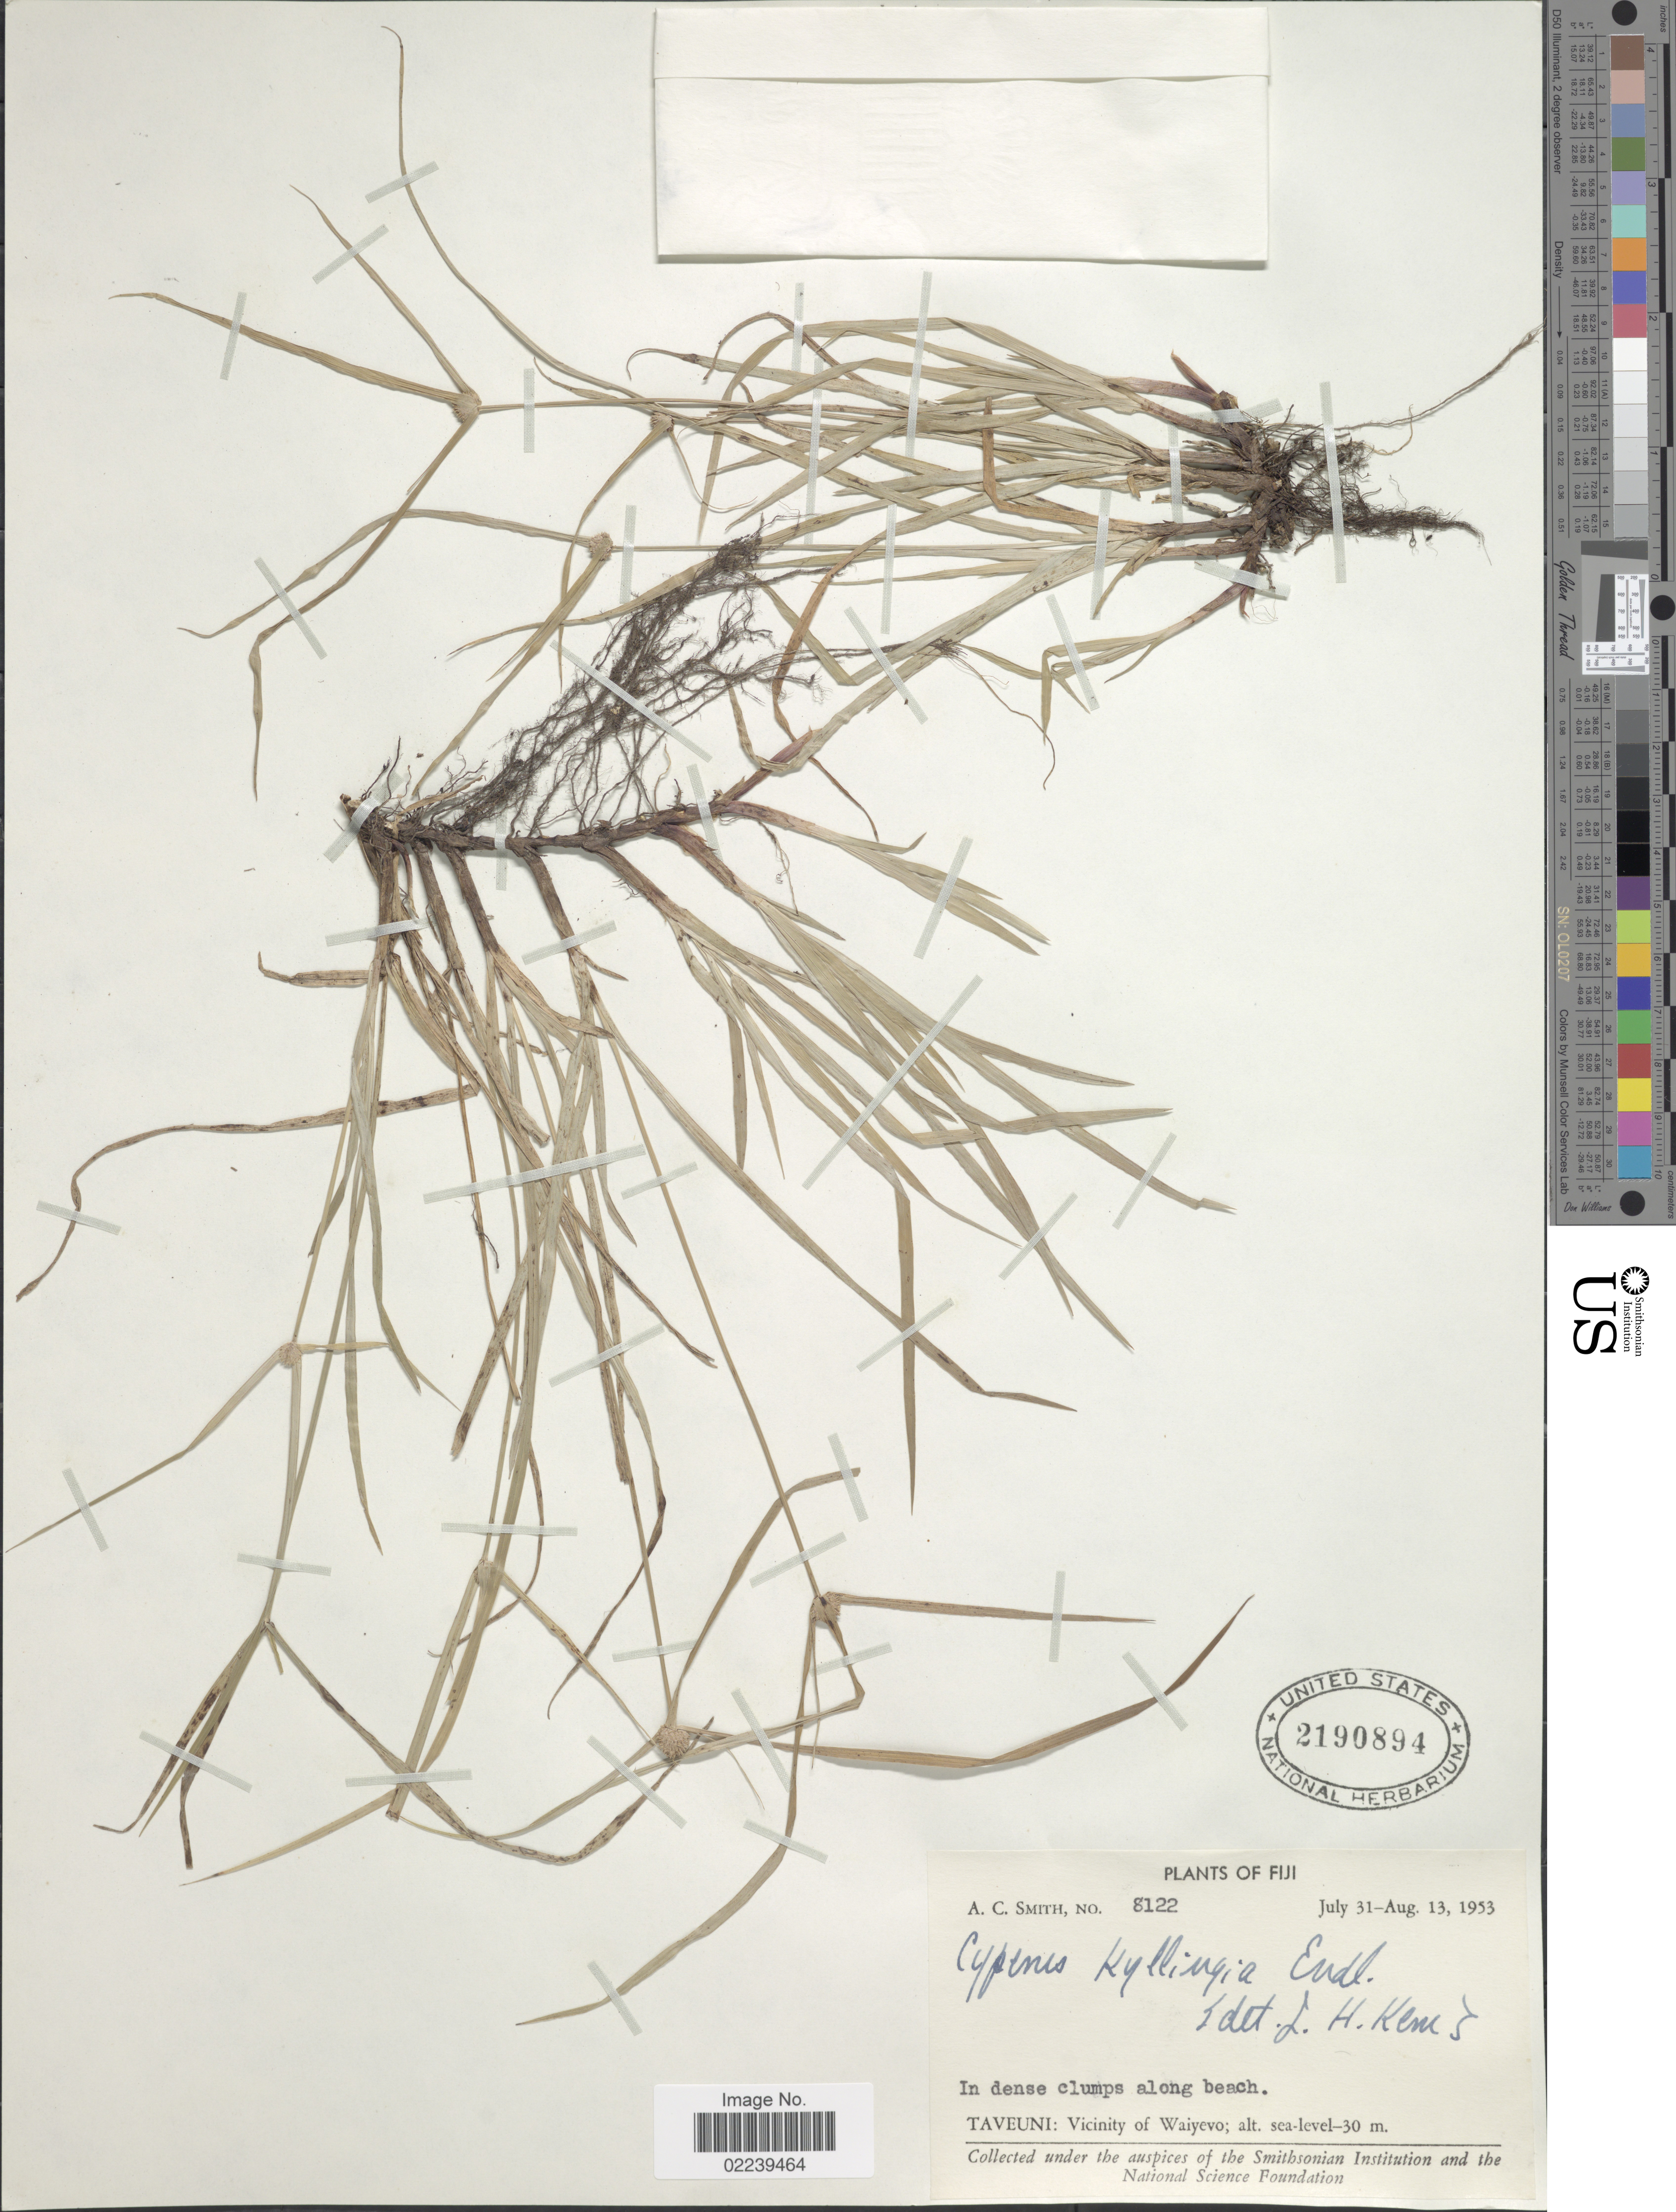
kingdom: Plantae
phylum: Tracheophyta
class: Liliopsida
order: Poales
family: Cyperaceae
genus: Cyperus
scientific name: Cyperus mindorensis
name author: (Steud.) Huygh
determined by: Strong, M. T., (US), Smithsonian Institution - National Museum of Natural History (UNITED STATES)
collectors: A. C. Smith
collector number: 8122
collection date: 1953-07-31/1953-08-13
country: Fiji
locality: In dense clumps along beach, Taveuni: Vicinity of Waiyevo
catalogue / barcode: US 2190894